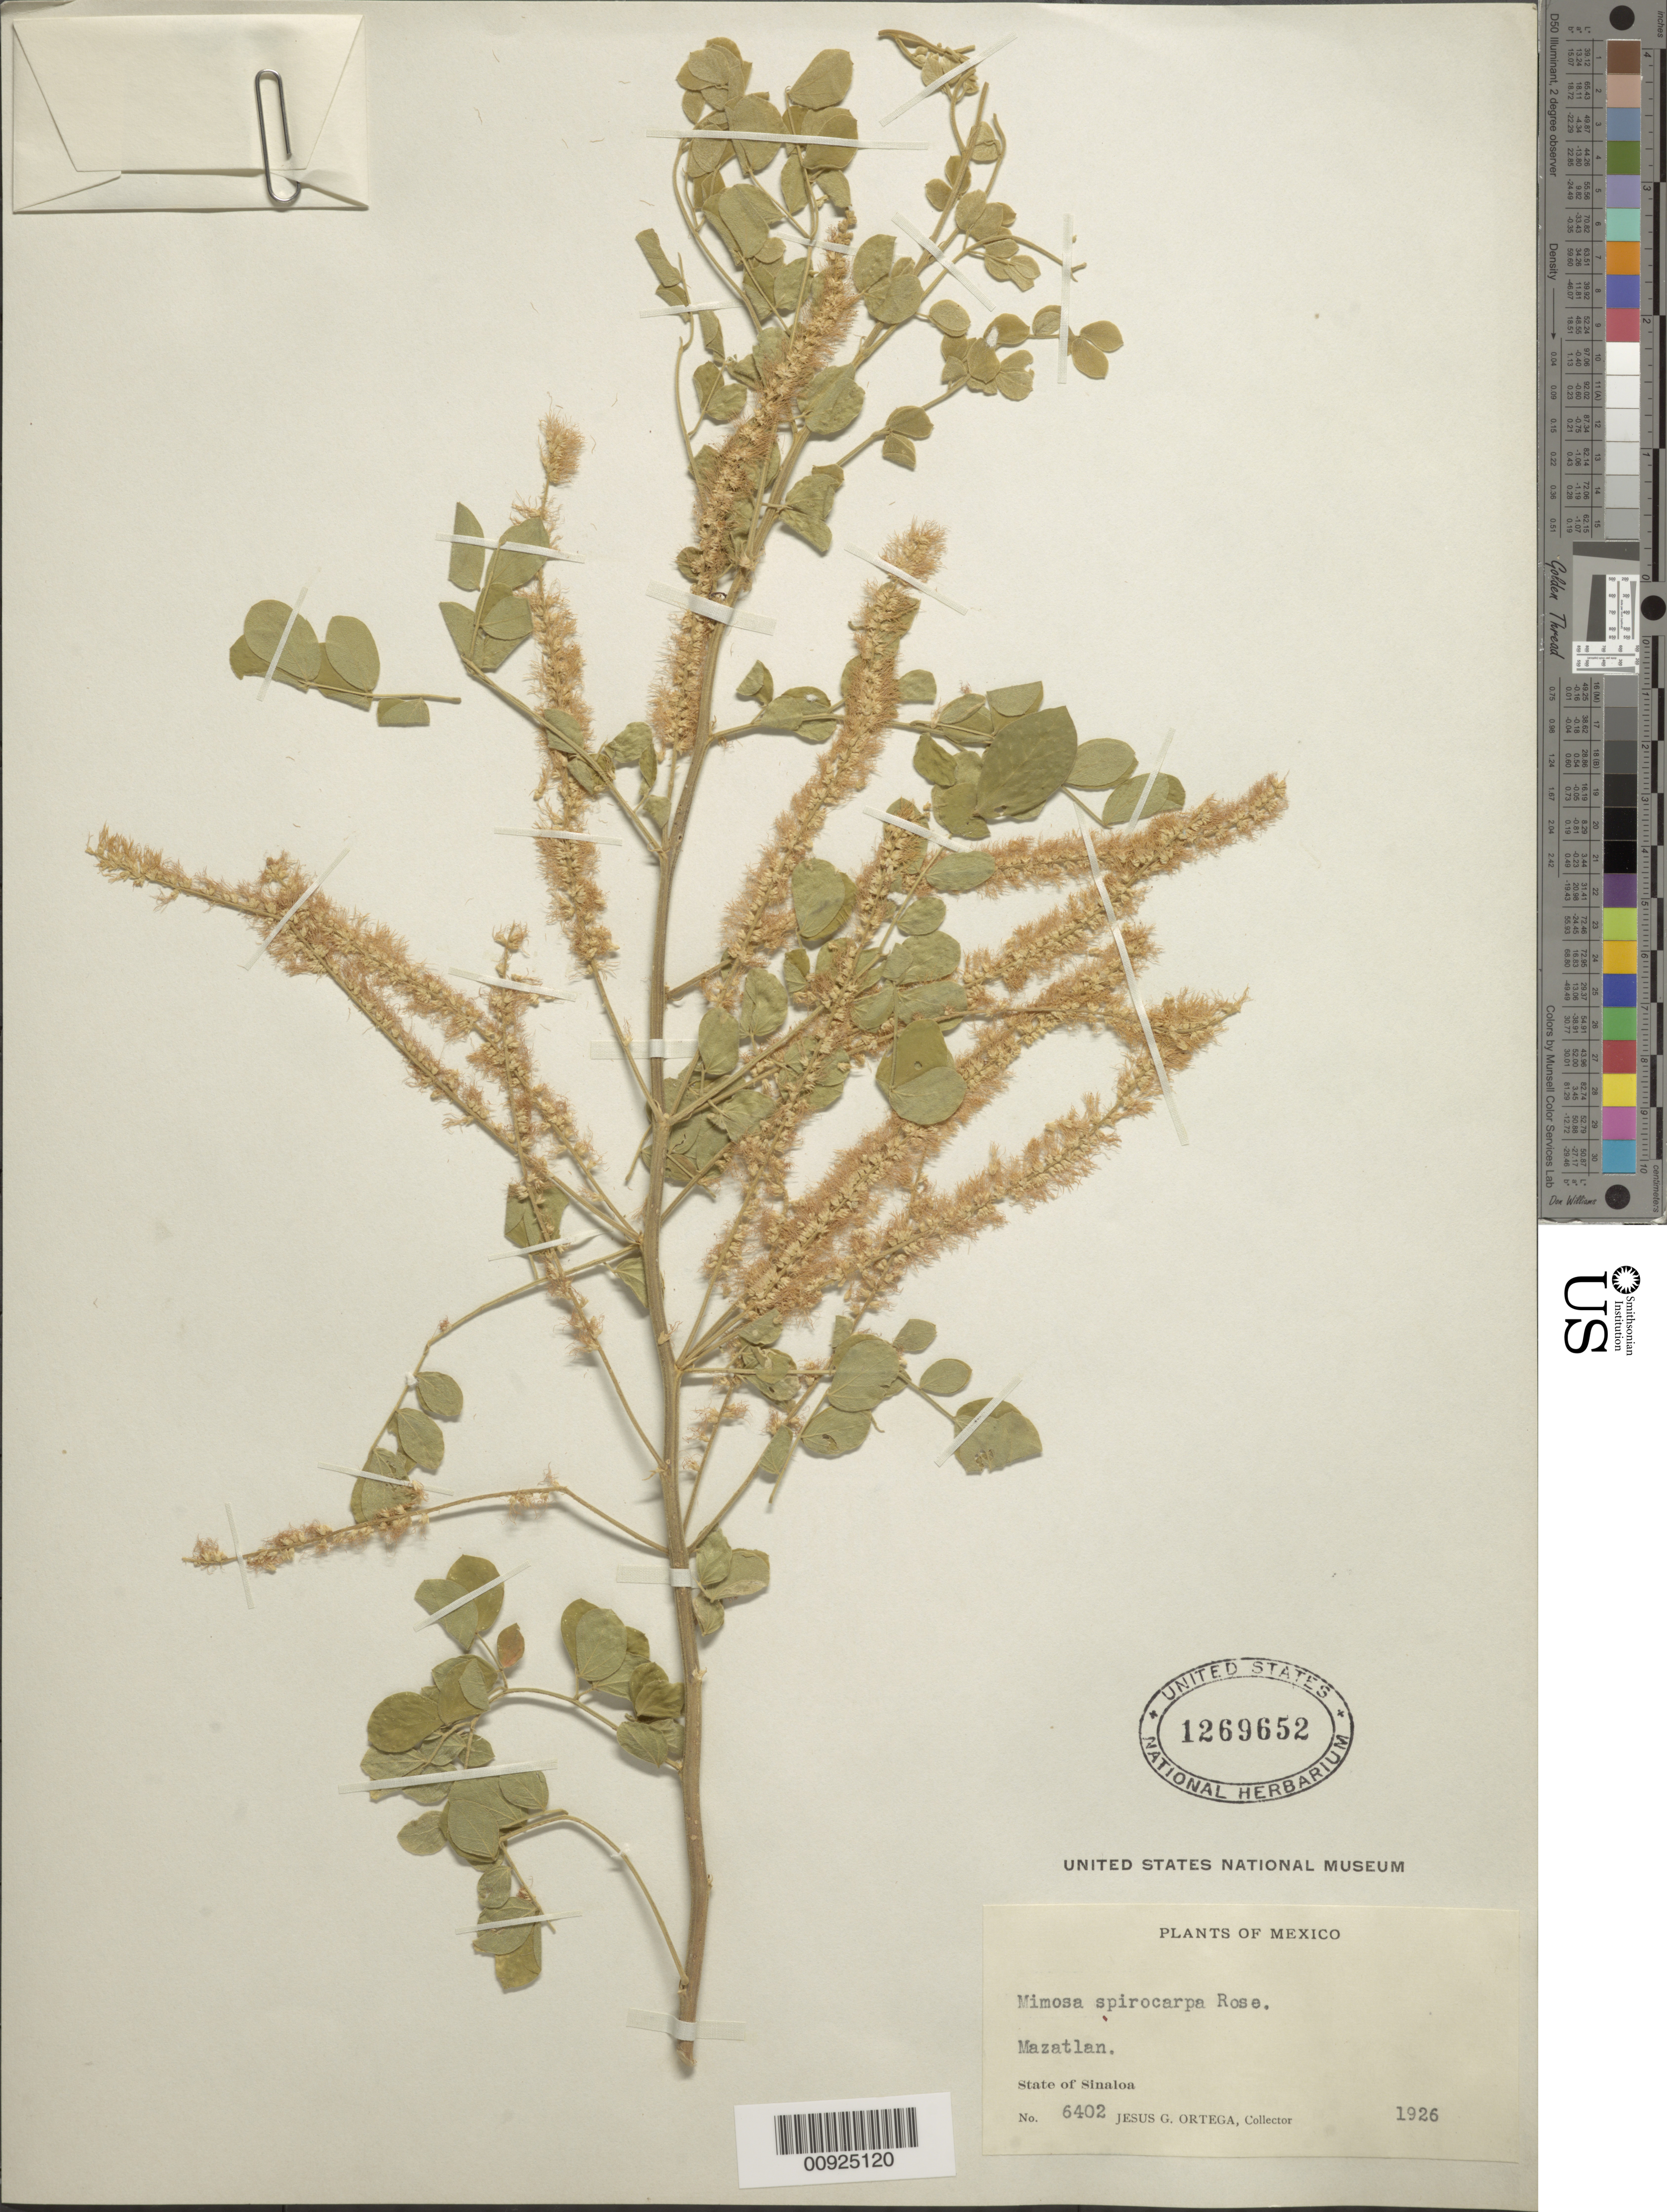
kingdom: Plantae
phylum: Tracheophyta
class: Magnoliopsida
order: Fabales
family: Fabaceae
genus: Mimosa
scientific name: Mimosa spirocarpa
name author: Rose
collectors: J. Ortega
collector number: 6402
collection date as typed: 1926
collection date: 1926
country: Mexico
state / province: Sinaloa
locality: Mazatlán, State of Sinaloa.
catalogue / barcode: US 1269652